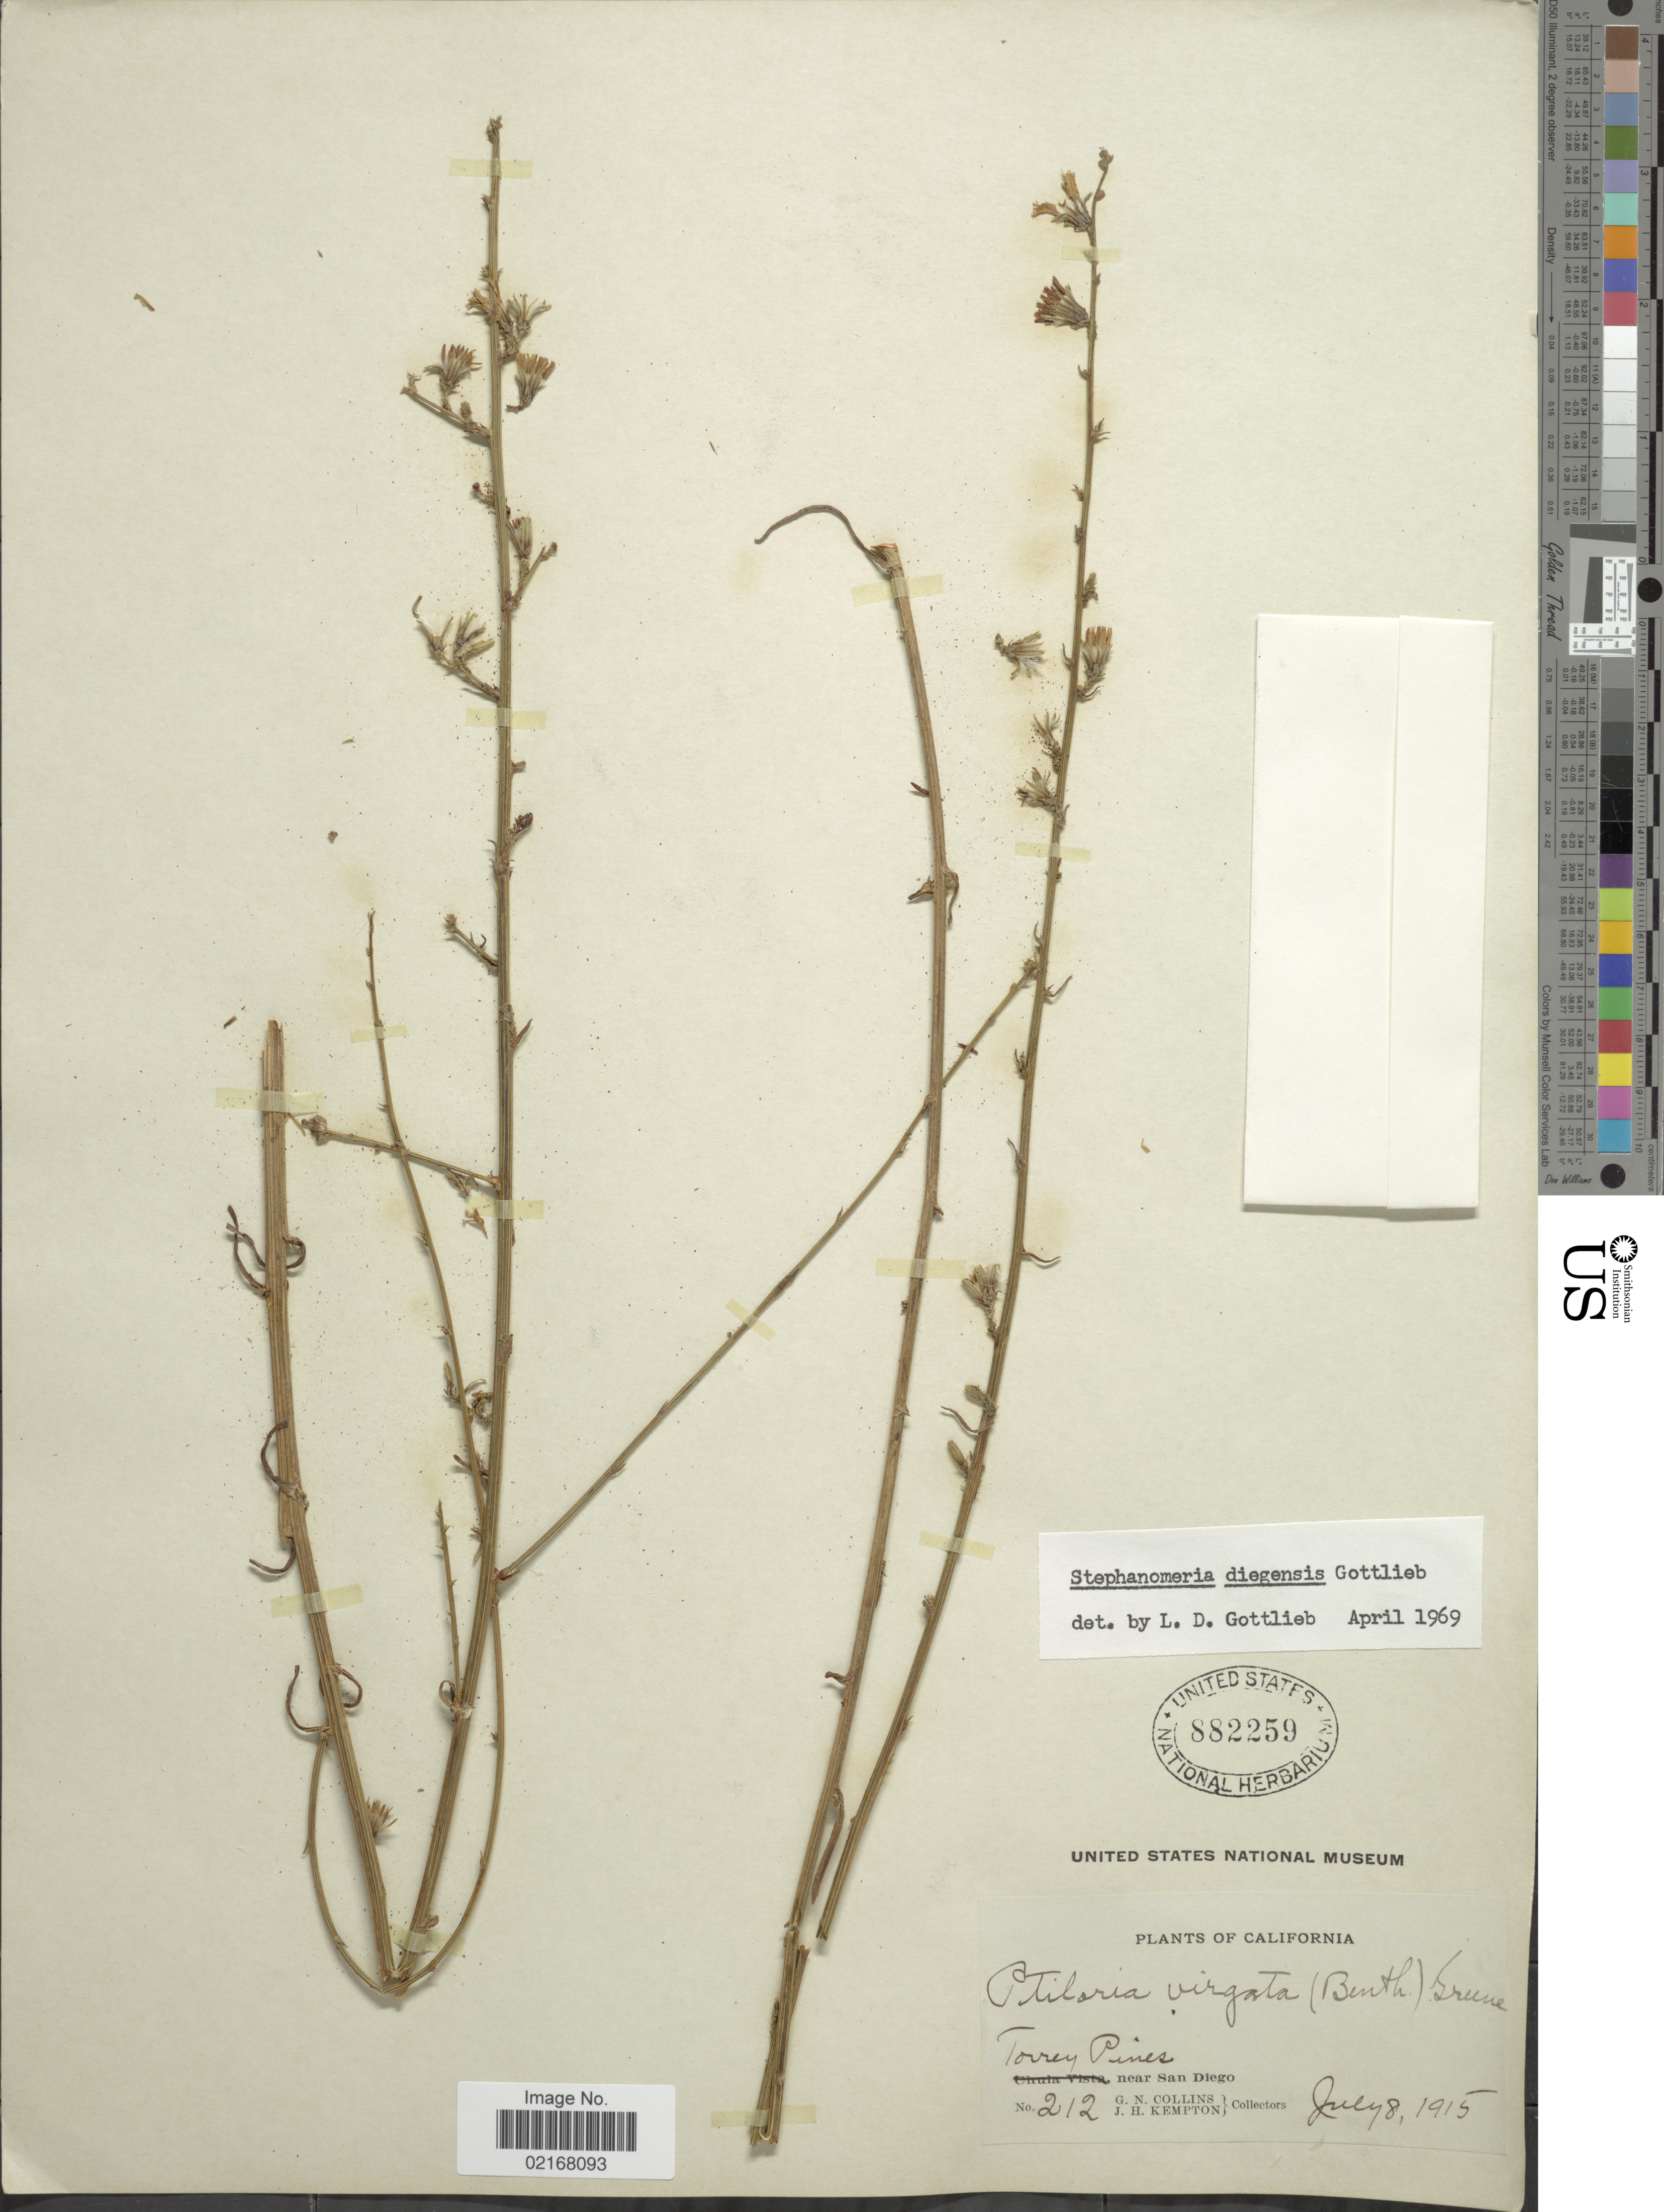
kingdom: Plantae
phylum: Tracheophyta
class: Magnoliopsida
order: Asterales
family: Asteraceae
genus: Stephanomeria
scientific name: Stephanomeria diegensis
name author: Gottlieb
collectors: G. Collins & J. H. Kempton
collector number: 212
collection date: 1915-07-08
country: United States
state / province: California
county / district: San Diego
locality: Torrey Pines near San Diego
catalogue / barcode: US 882259